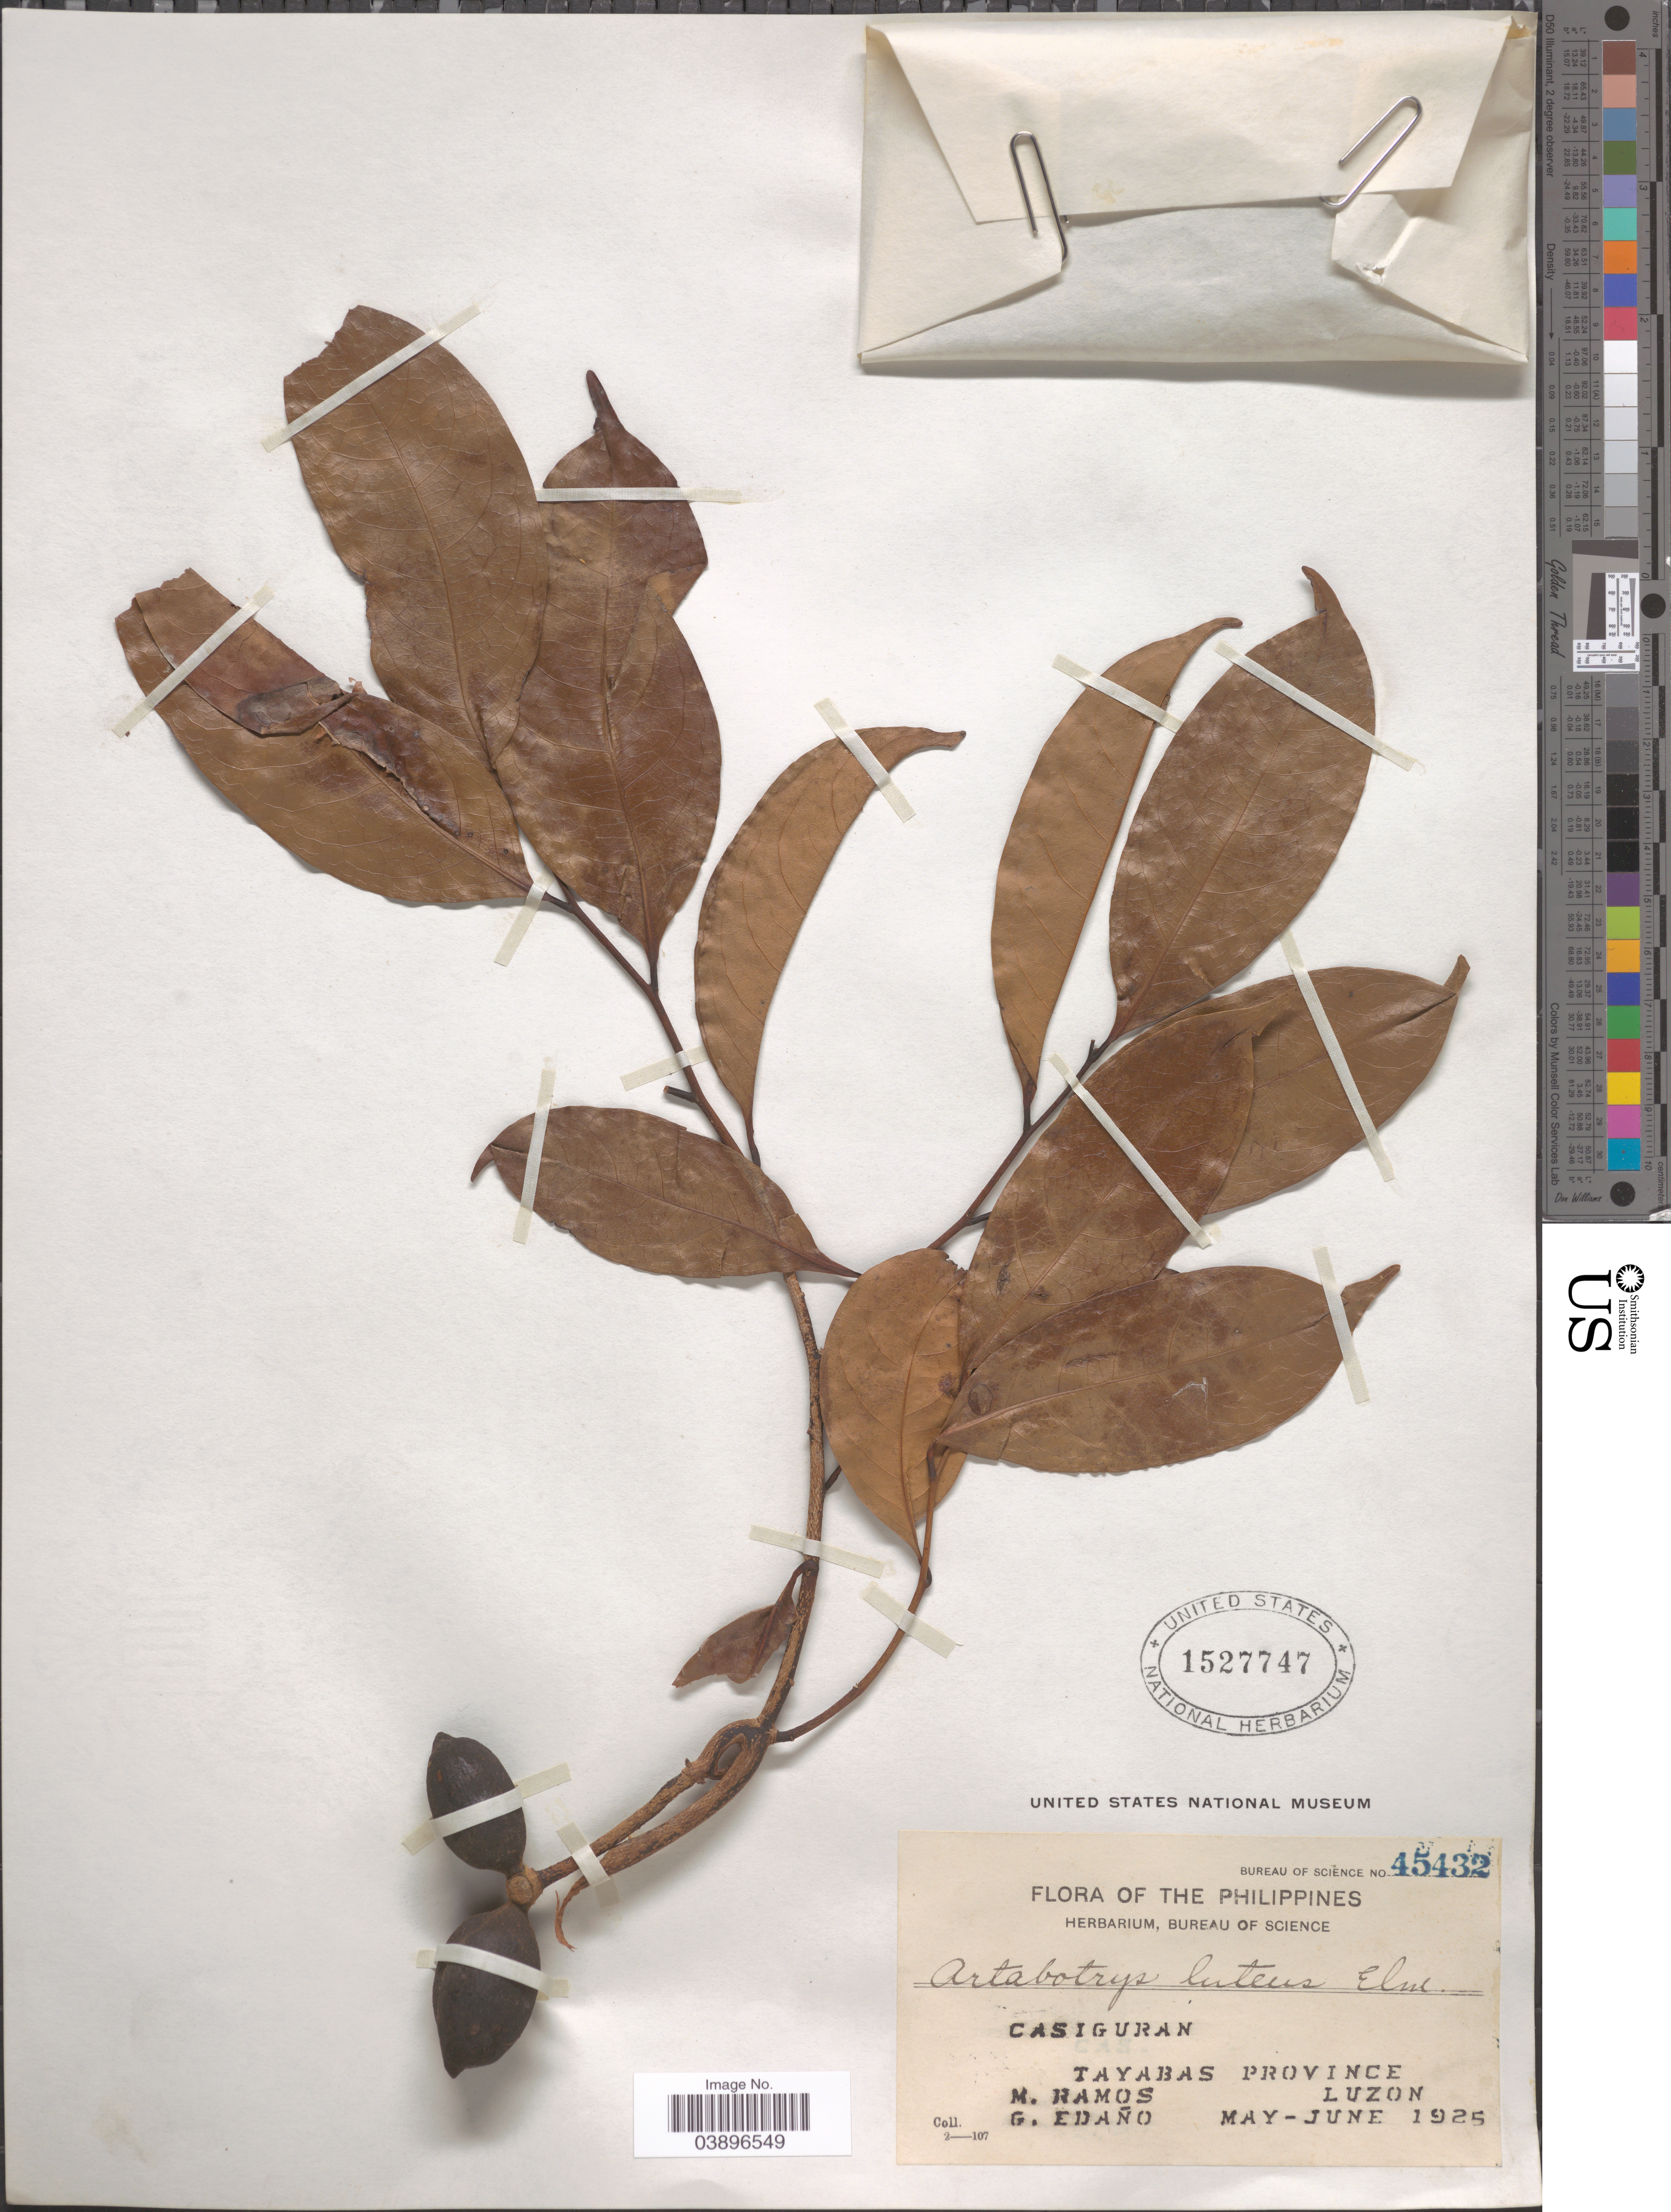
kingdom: Plantae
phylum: Tracheophyta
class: Magnoliopsida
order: Magnoliales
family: Annonaceae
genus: Artabotrys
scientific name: Artabotrys luteus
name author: Elmer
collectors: M. Ramos & G. Edaño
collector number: Bureau of Science 45432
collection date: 1925-05/1925-06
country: Philippines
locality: Casiguran, Tayabas Province, Luzon.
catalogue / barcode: US 1527747